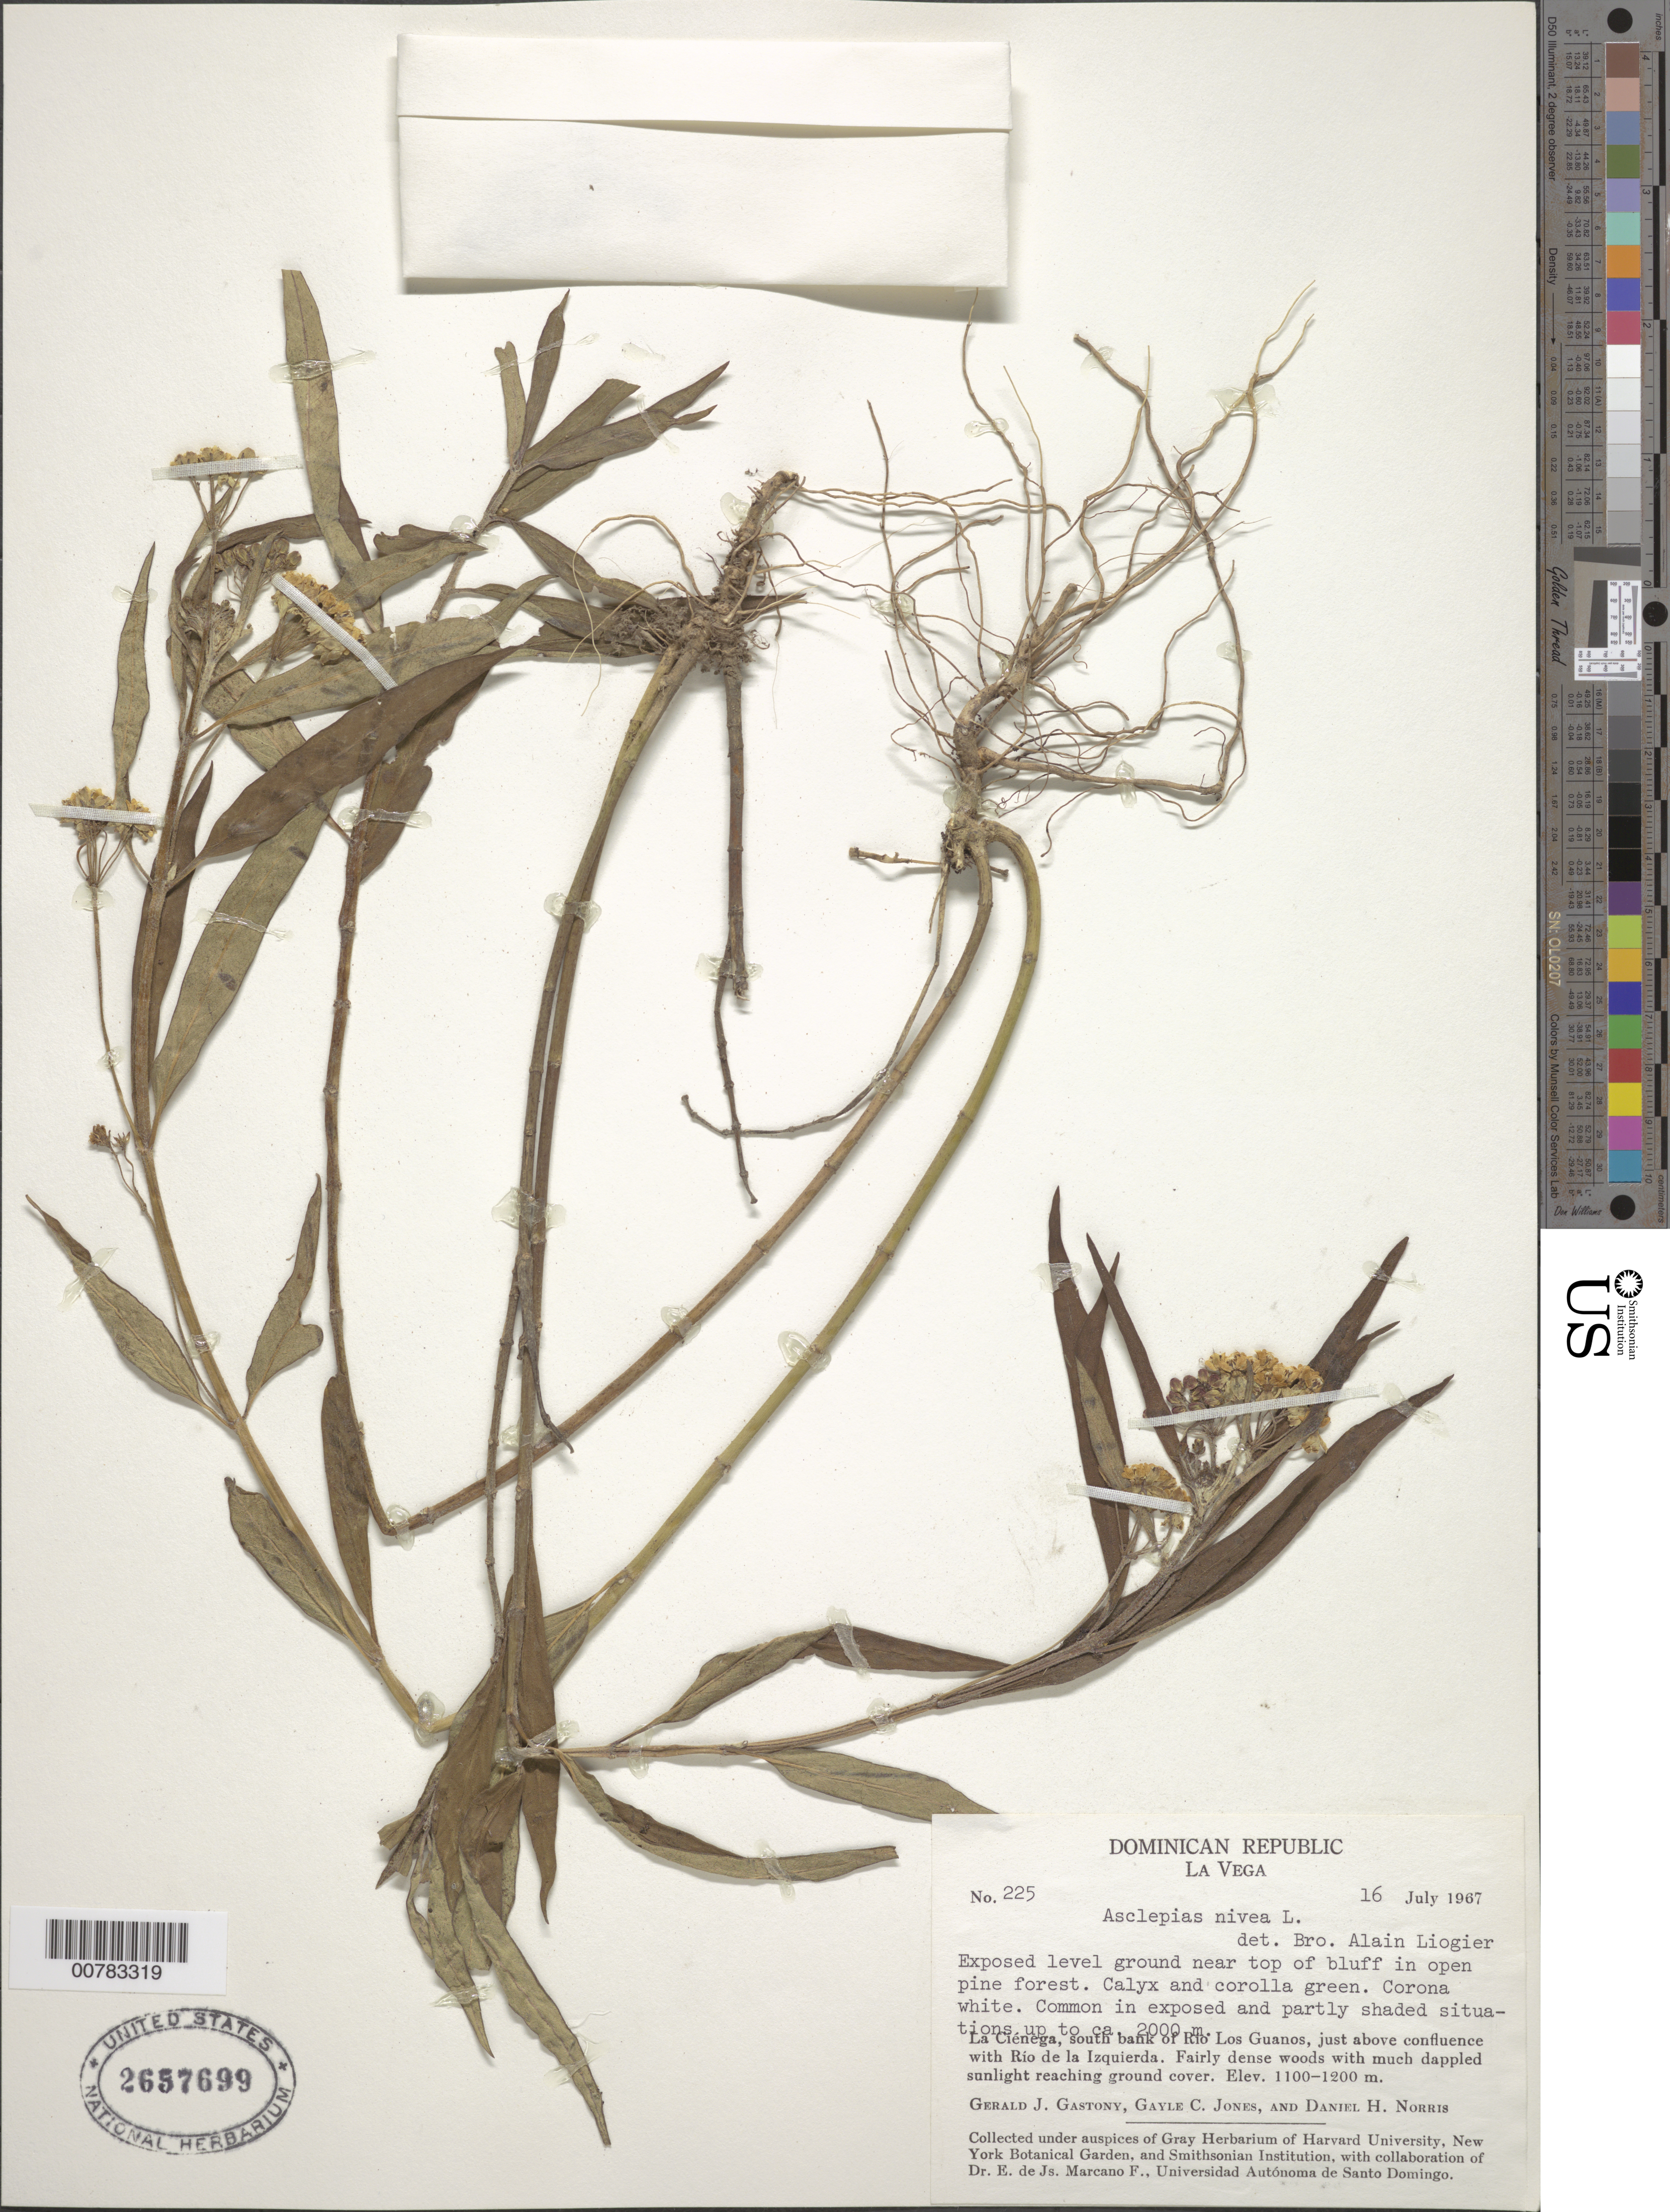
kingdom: Plantae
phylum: Tracheophyta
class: Magnoliopsida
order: Gentianales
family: Apocynaceae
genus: Asclepias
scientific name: Asclepias nivea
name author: L.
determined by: Liogier, Alain H.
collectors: G. Gastony, G. C. Jones & D. H. Norris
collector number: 225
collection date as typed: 16 Jul 1967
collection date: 1967-07-16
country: Dominican Republic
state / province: La Vega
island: Hispaniola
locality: La Ciénaga, south bank of Los Guanos River, just above confluence with De la Izquierda River.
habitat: Fairly dense woods w/ much dappled sunlight reaching ground cover; exposed level ground near top of bluff in open pine forest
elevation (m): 2000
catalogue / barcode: US 2657699